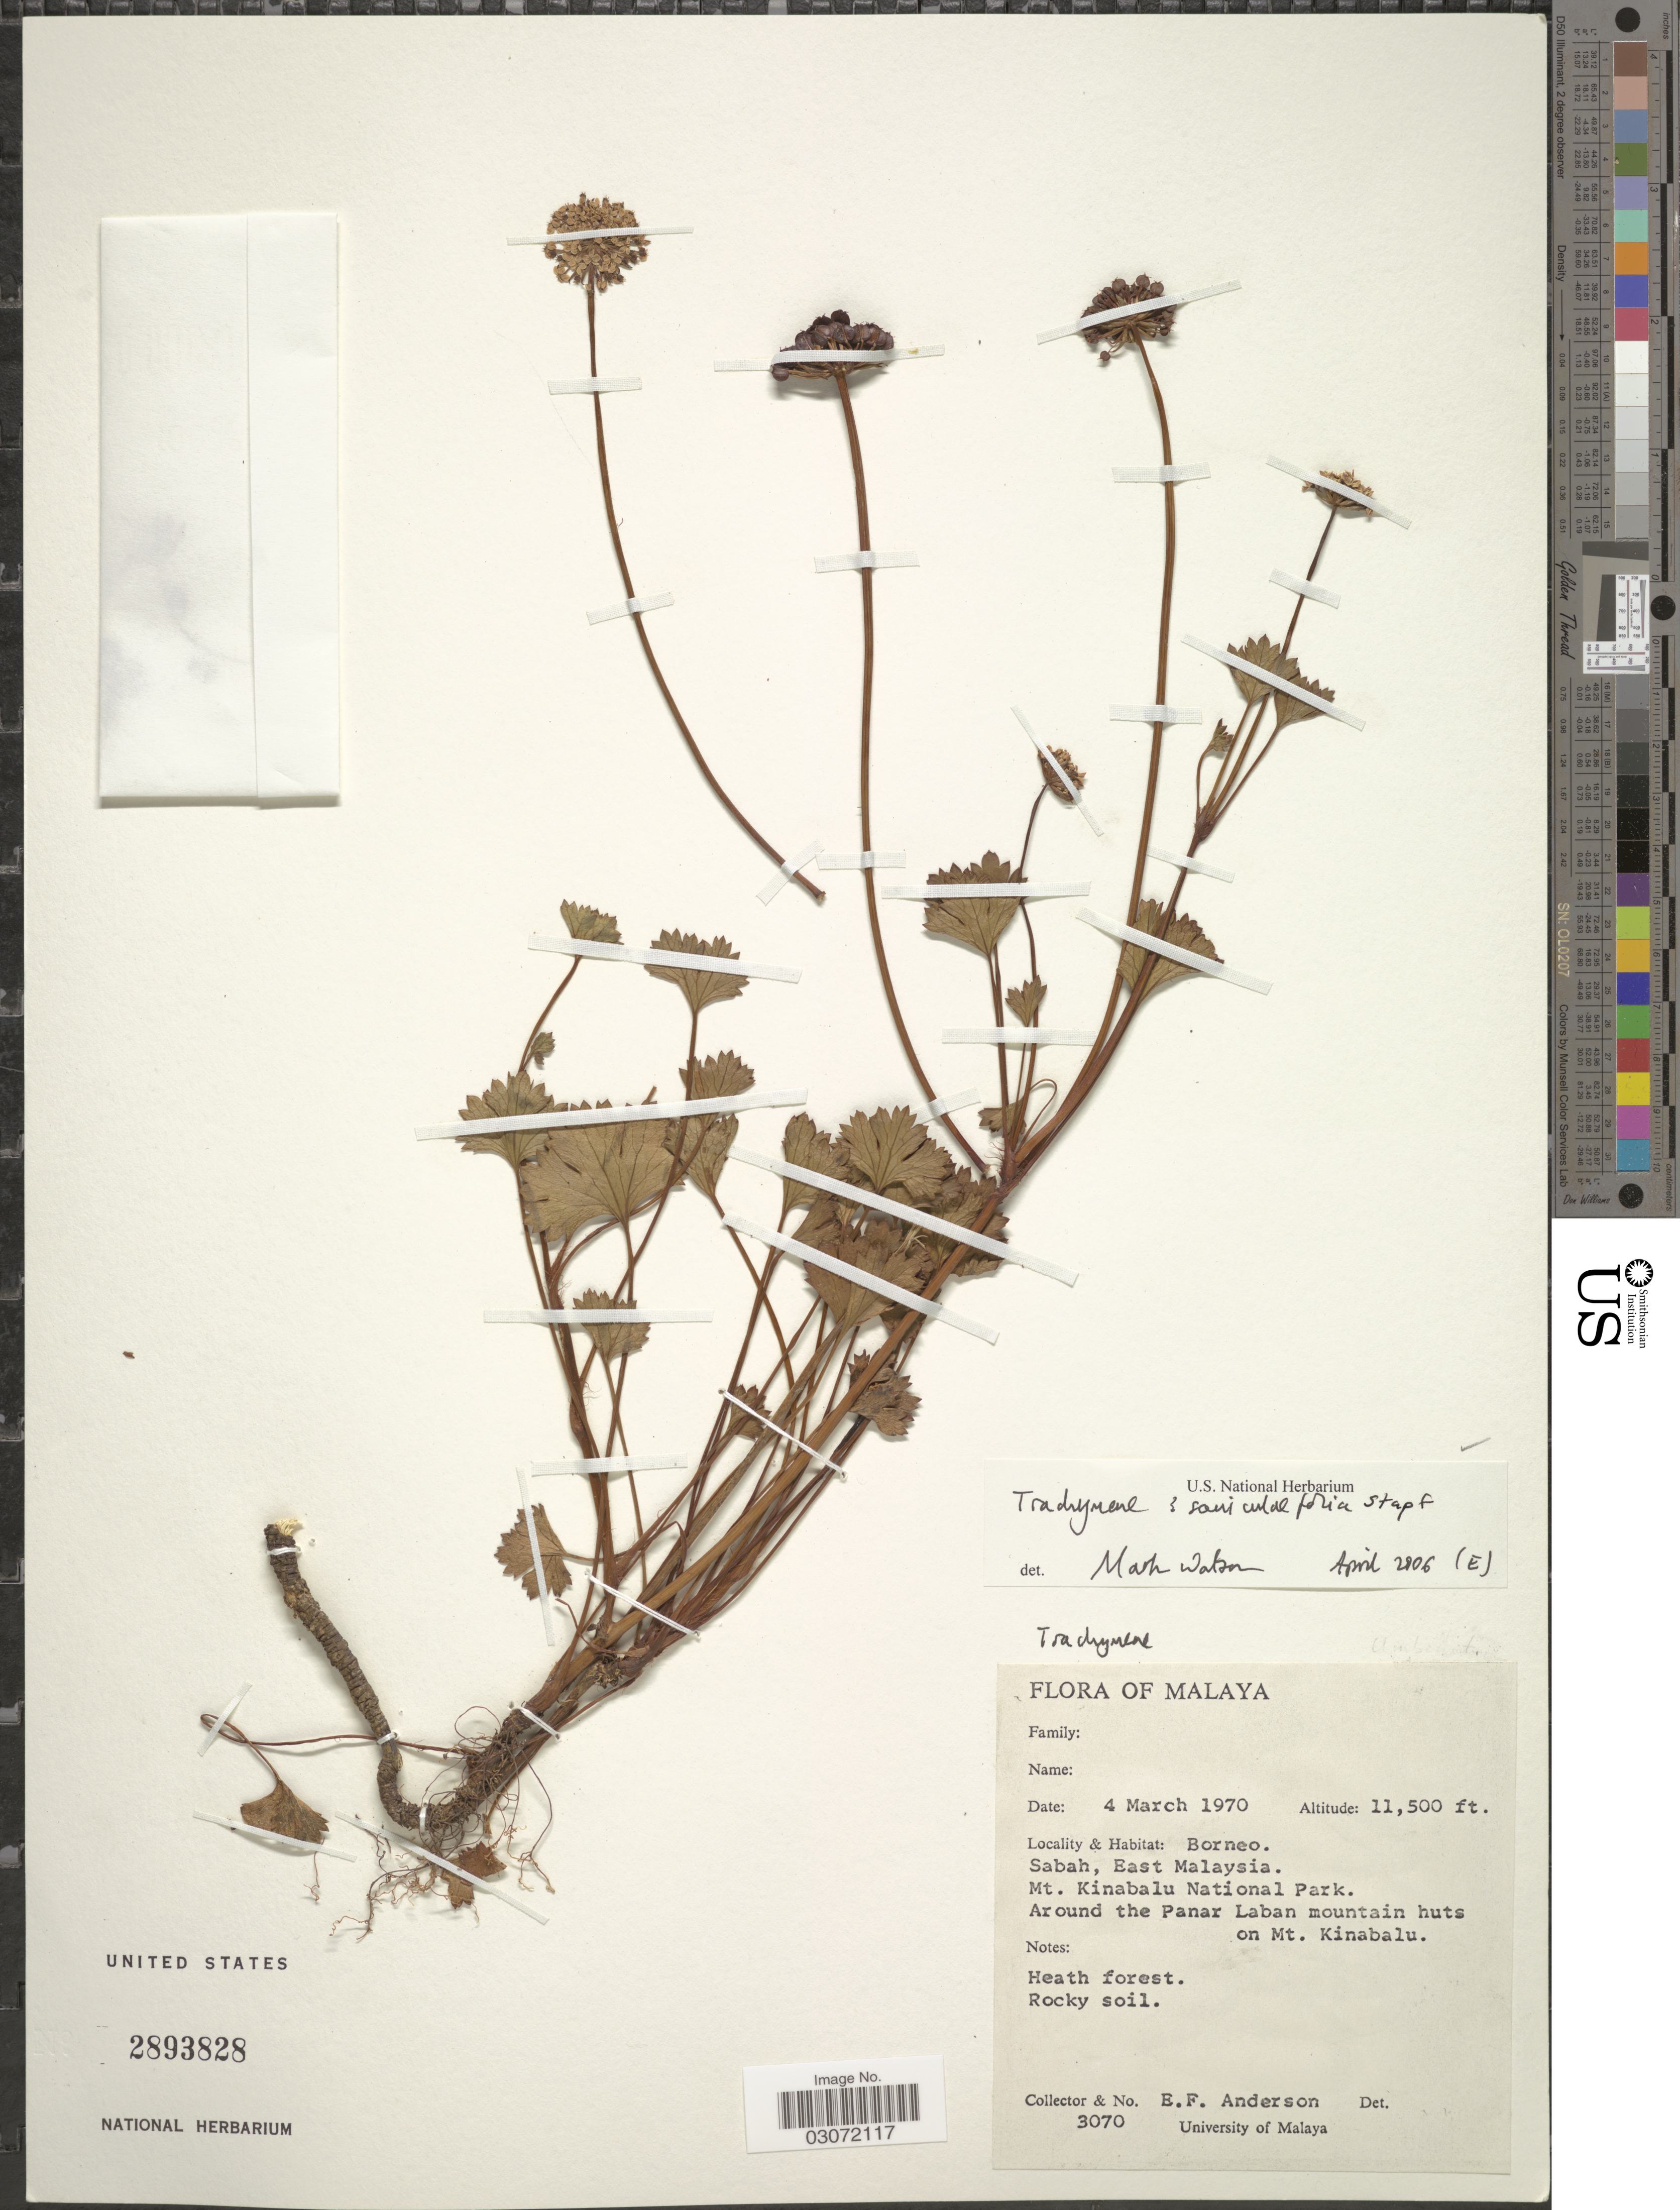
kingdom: Plantae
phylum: Tracheophyta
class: Magnoliopsida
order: Apiales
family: Araliaceae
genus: Trachymene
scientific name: Trachymene saniculaefolia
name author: Stapf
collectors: E. F. Anderson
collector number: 3070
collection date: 1970-03-04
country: Malaysia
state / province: Sabah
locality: Malaya. Borneo. East Malaysia. Mt. Kinabalu National Park. Around the Panar Laban mountain huts on Mt. Kinabalu.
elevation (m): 3505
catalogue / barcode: US 2893828